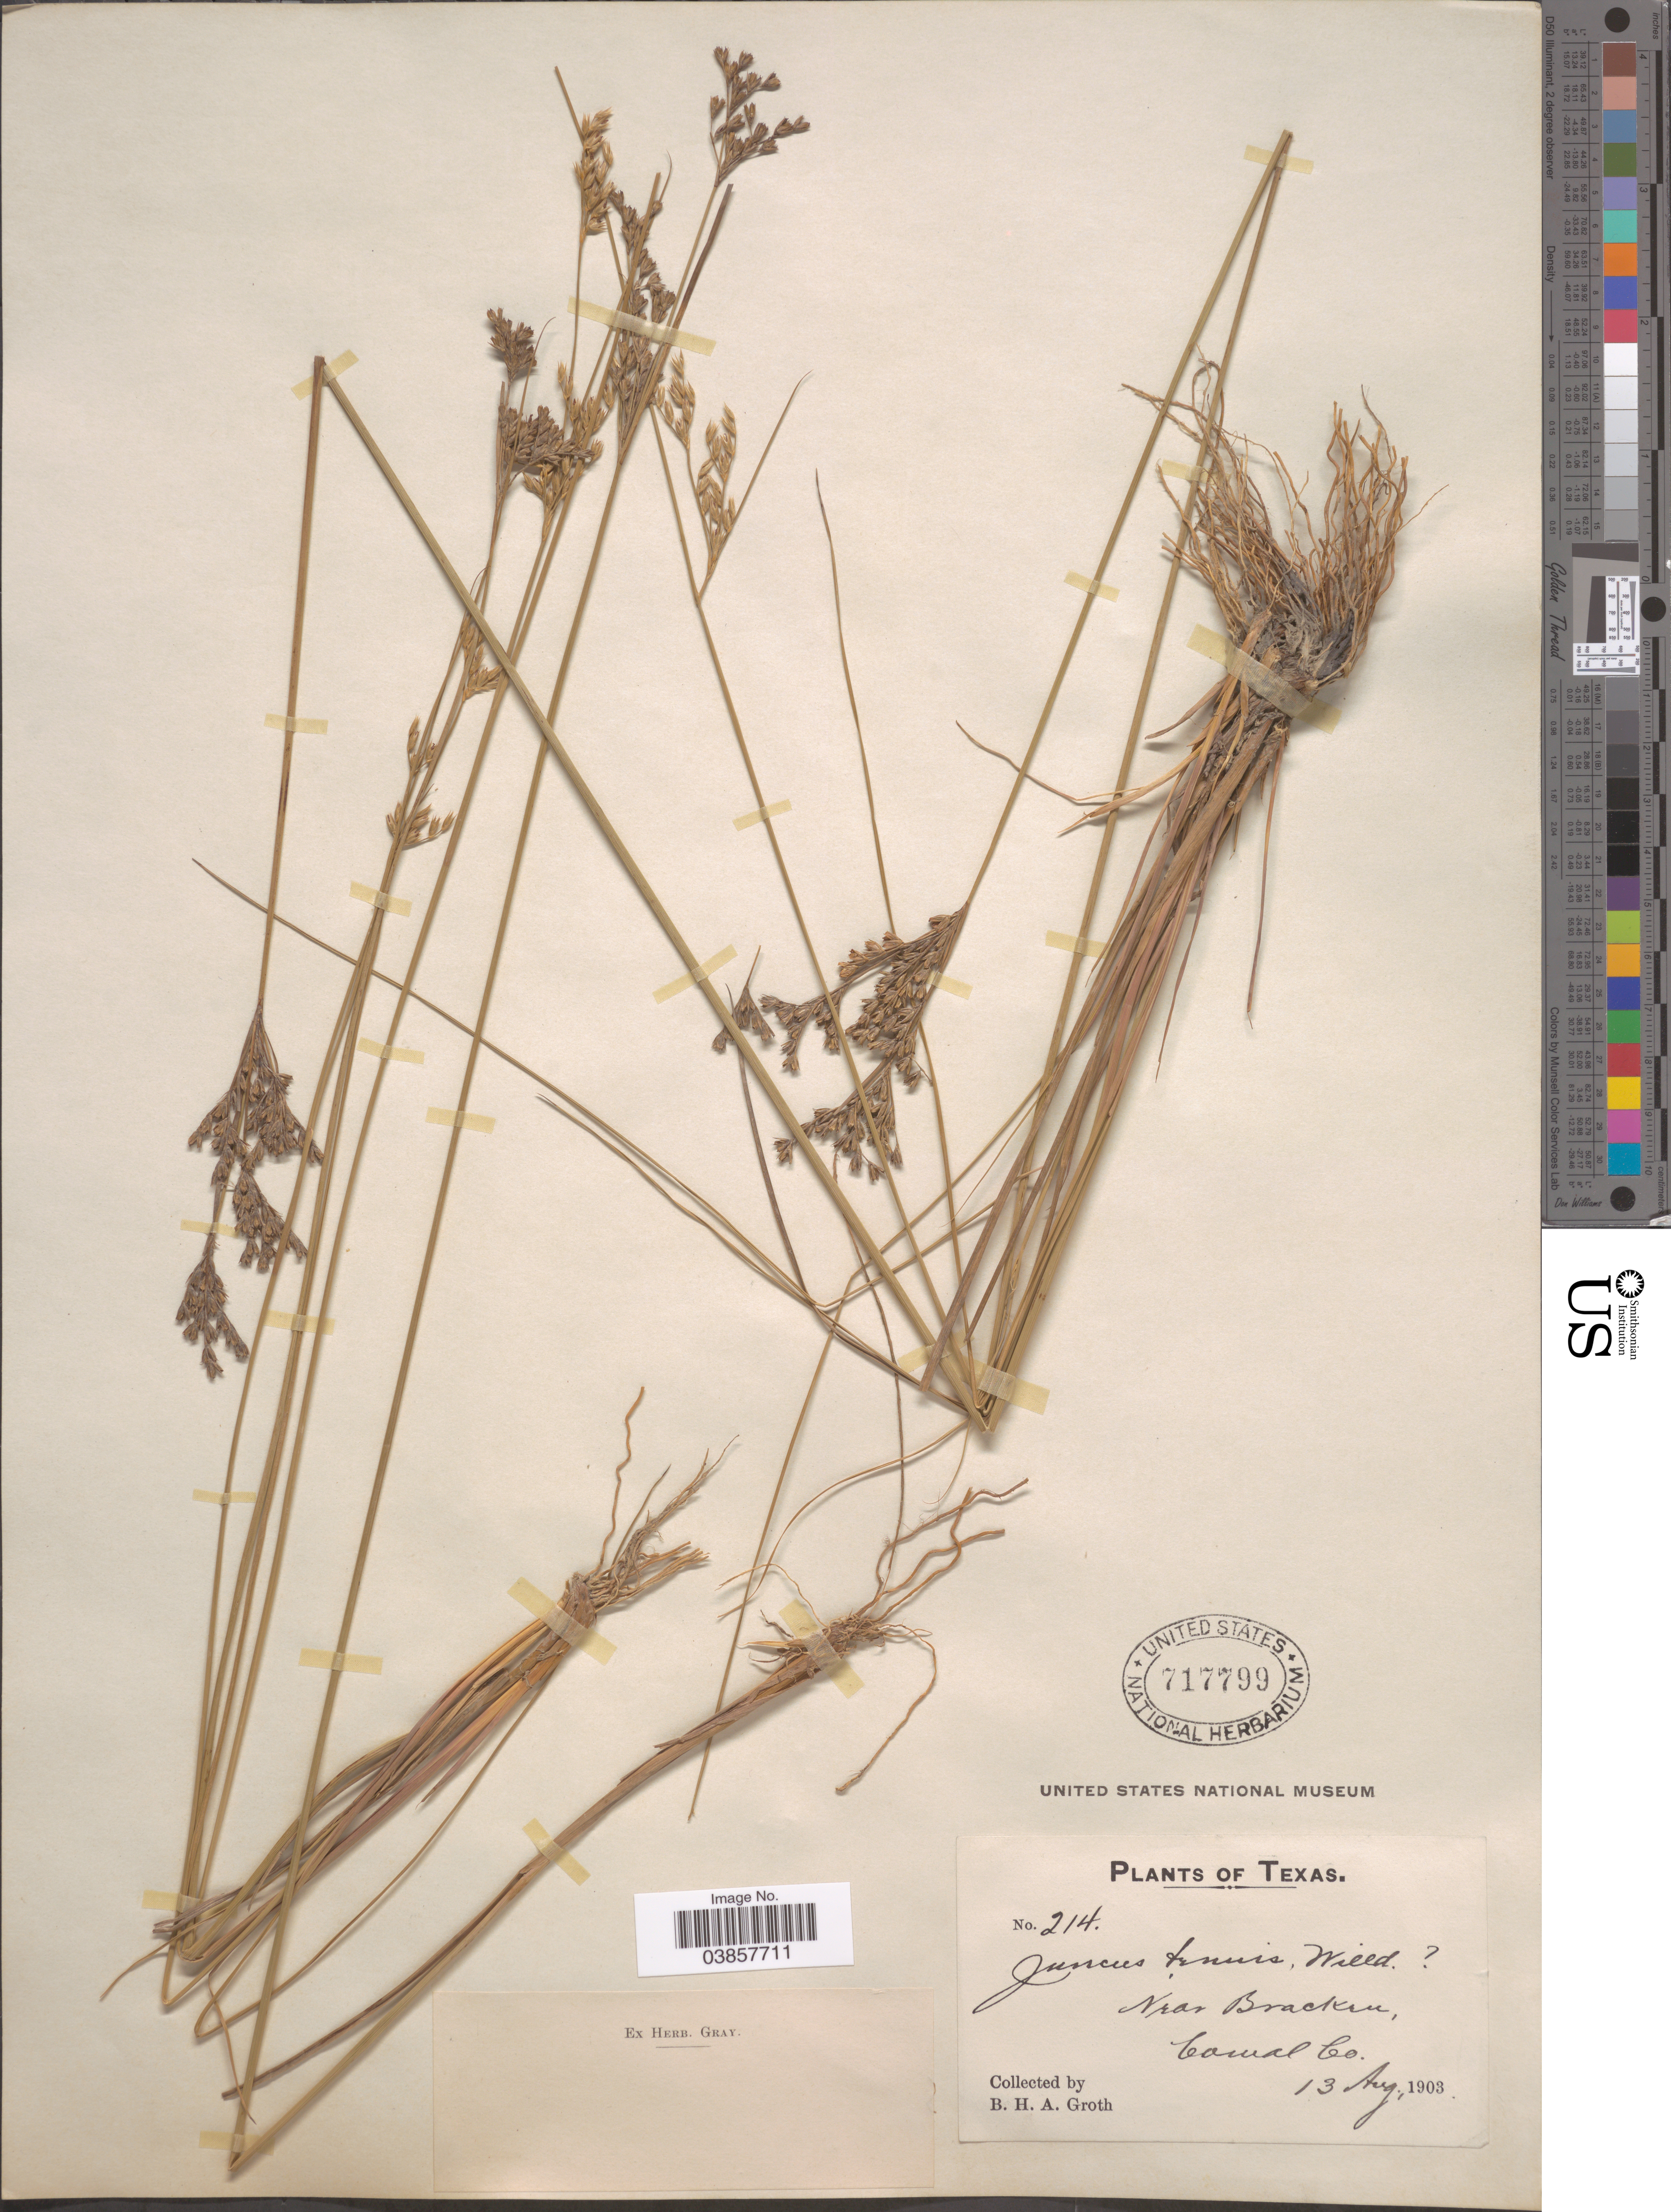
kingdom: Plantae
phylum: Tracheophyta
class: Liliopsida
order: Poales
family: Juncaceae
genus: Juncus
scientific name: Juncus tenuis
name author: Willd.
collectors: B. Groth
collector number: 214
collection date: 1903-08-13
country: United States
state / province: Texas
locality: Near Bracken, Cowal Co.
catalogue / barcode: US 717799